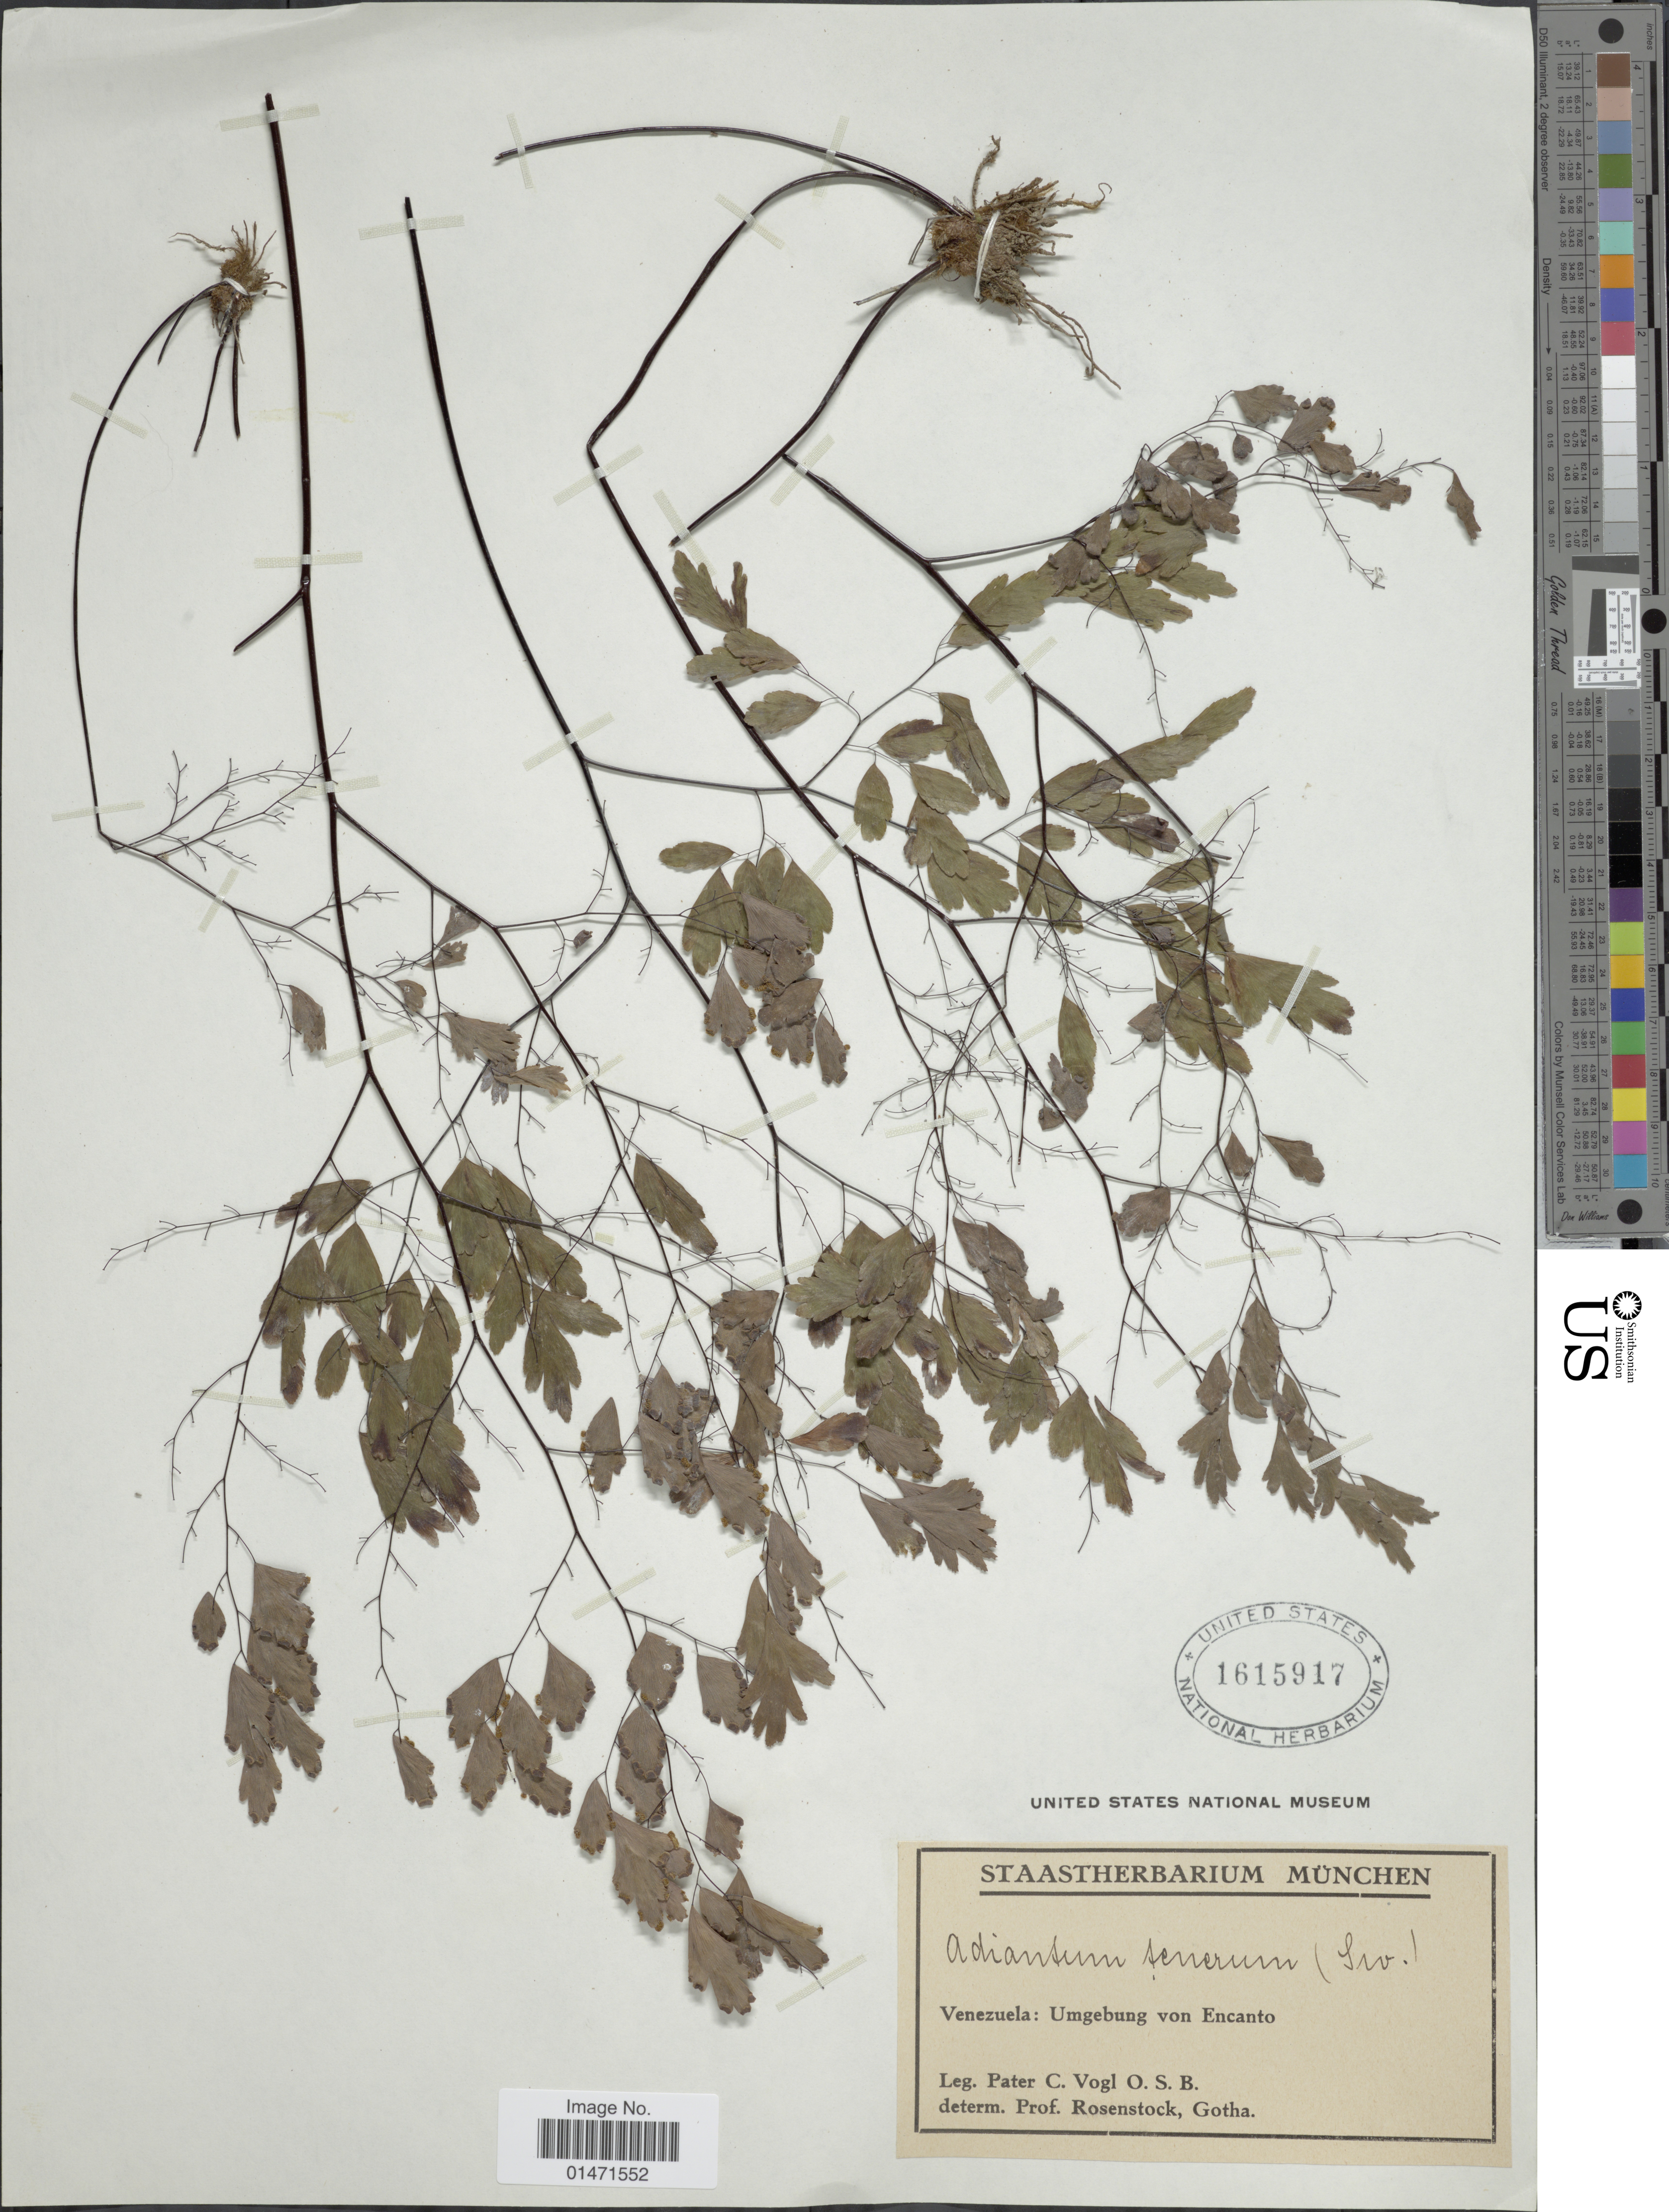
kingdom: Plantae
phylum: Tracheophyta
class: Polypodiopsida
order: Polypodiales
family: Pteridaceae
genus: Adiantum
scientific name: Adiantum tenerum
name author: Sw.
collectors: P. C. Vogl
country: Venezuela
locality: Umgebung von Encanto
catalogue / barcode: US 1615917